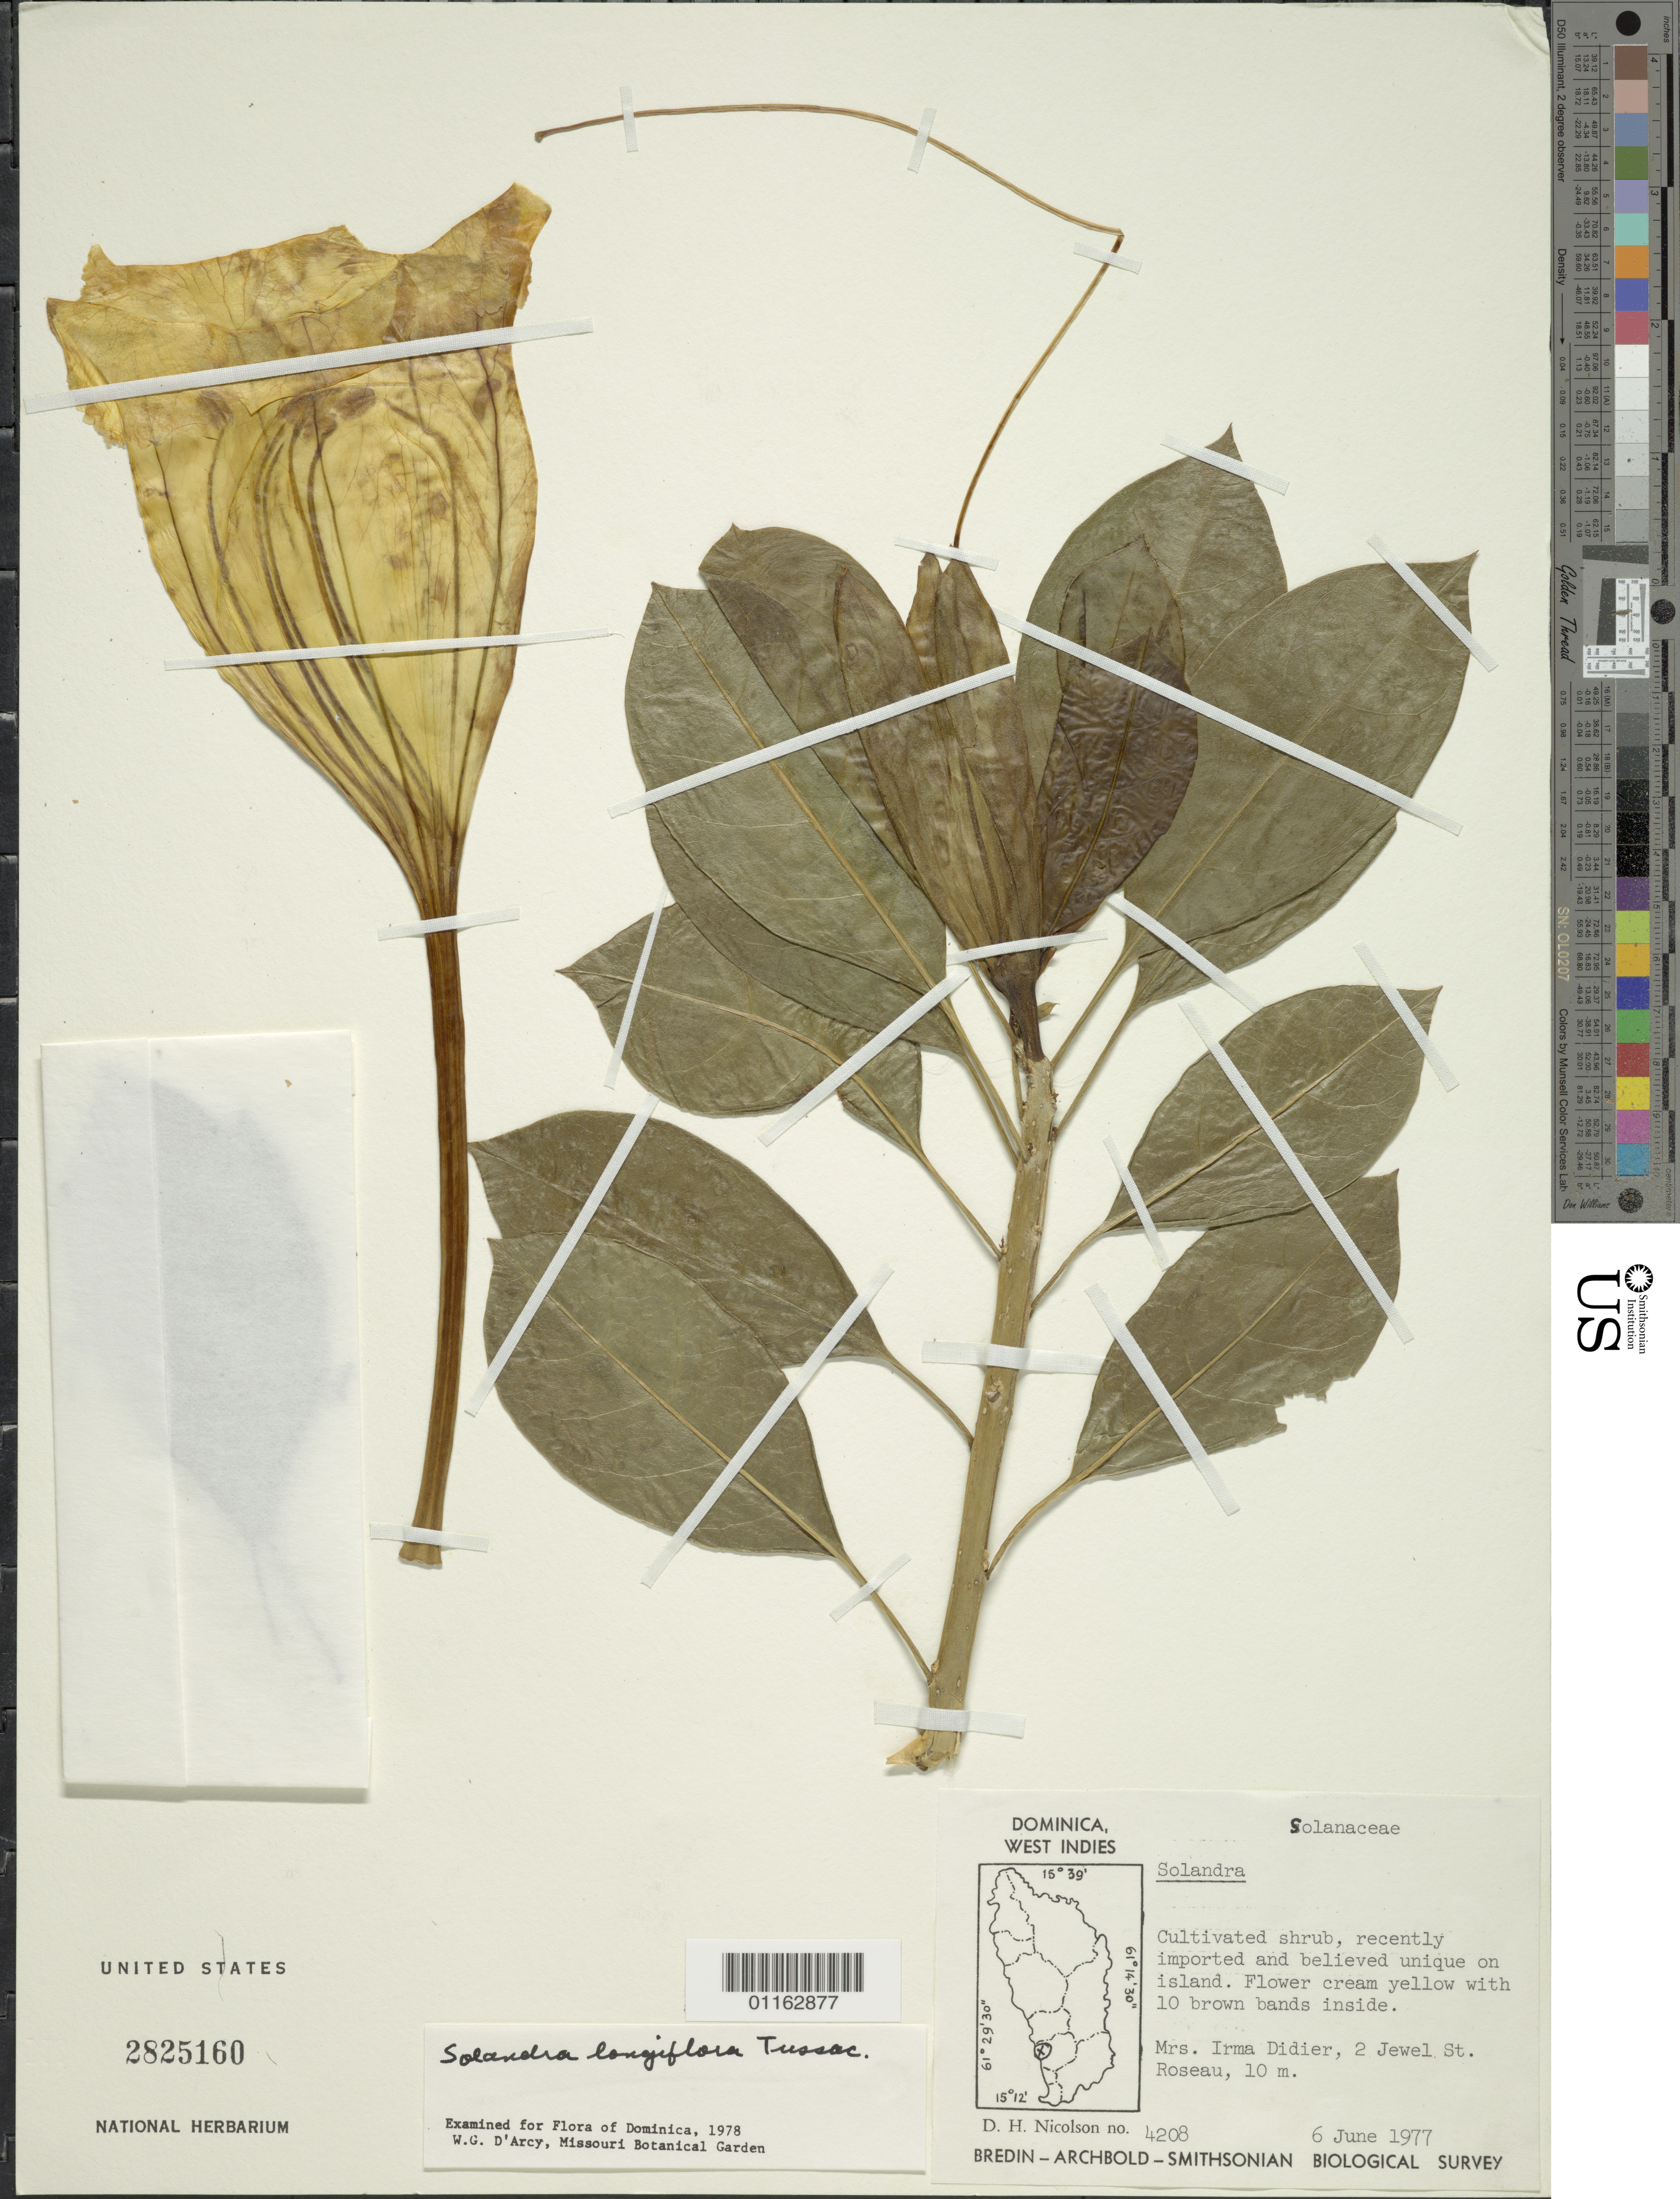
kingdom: Plantae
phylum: Tracheophyta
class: Magnoliopsida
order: Solanales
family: Solanaceae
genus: Solandra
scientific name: Solandra longiflora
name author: Tussac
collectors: D. H. Nicolson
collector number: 4208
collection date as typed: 06 Jun 1977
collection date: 1977-06-06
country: Dominica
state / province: St. George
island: Dominica I.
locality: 2 Jewel Street, Roseau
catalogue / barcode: US 2825160